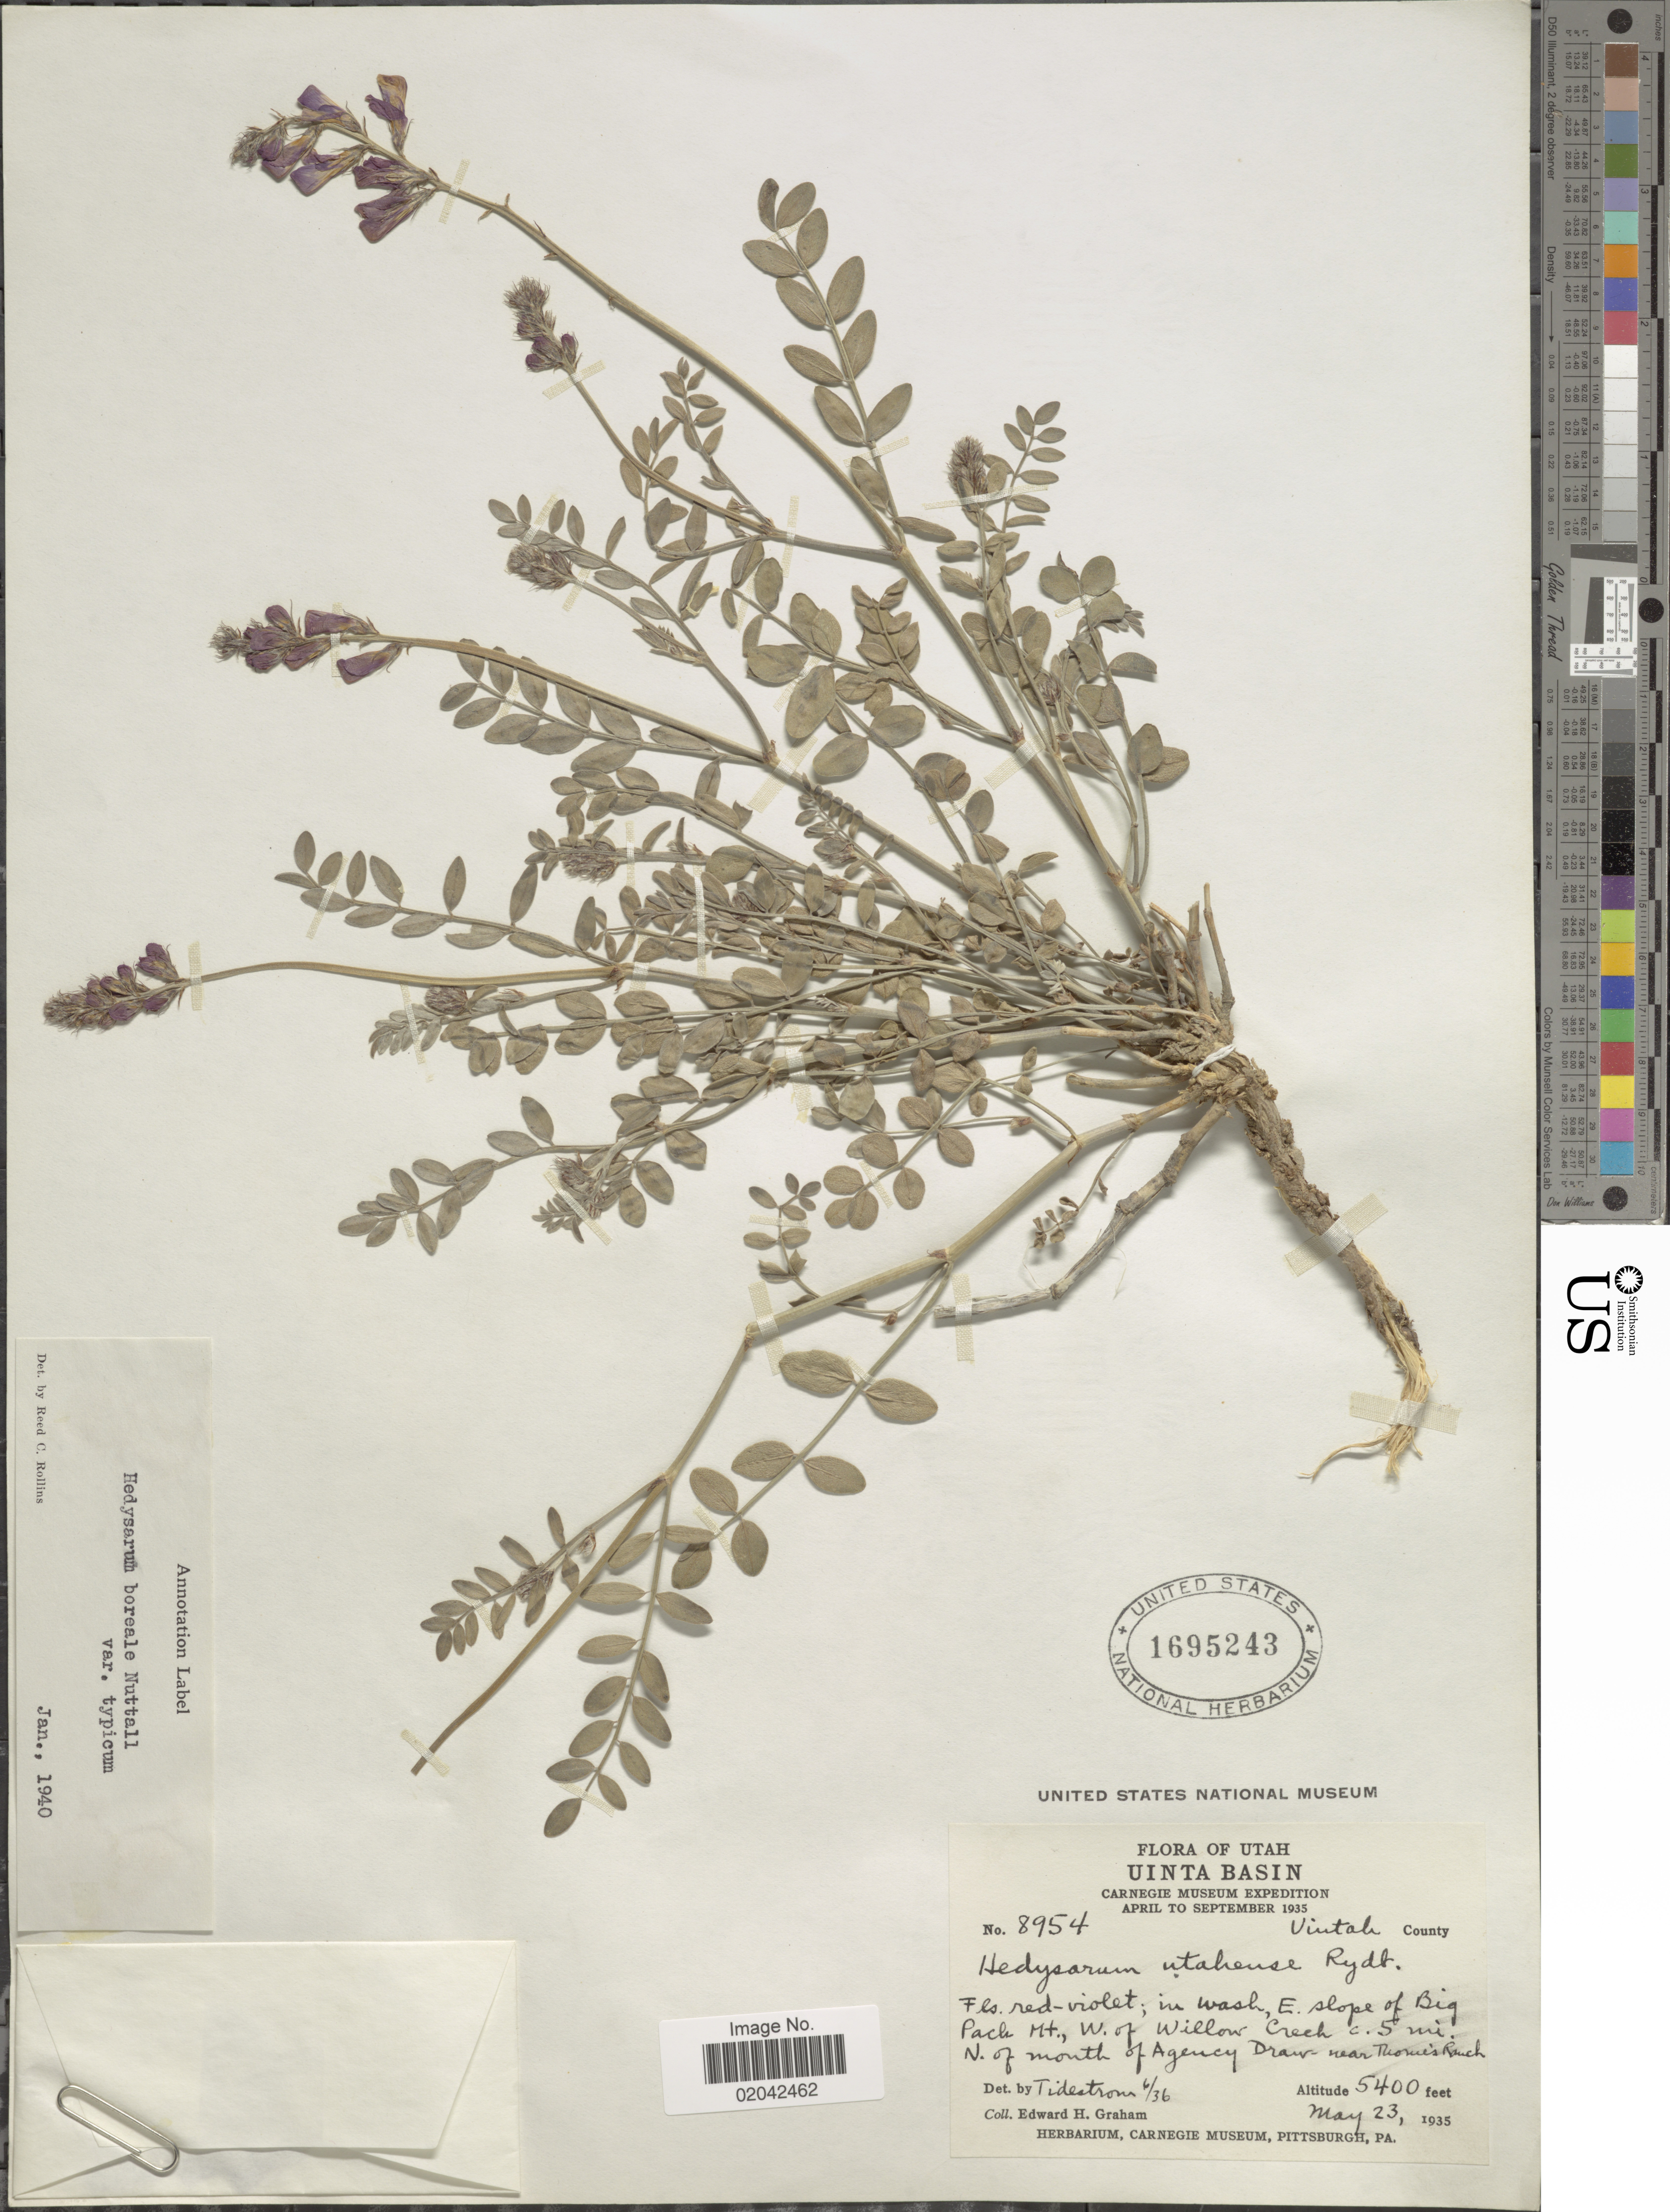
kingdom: Plantae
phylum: Tracheophyta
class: Magnoliopsida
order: Fabales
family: Fabaceae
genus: Hedysarum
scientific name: Hedysarum boreale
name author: Nutt.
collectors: E. H. Graham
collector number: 8954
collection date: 1935-05-23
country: United States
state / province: Utah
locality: Uinta Basin, Uintah County, E slope of Big Pack Mt., W of Willow Creek c. 5 mi N of mouth of Agency Draw near Thorne's Ranch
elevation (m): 1646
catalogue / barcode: US 1695243